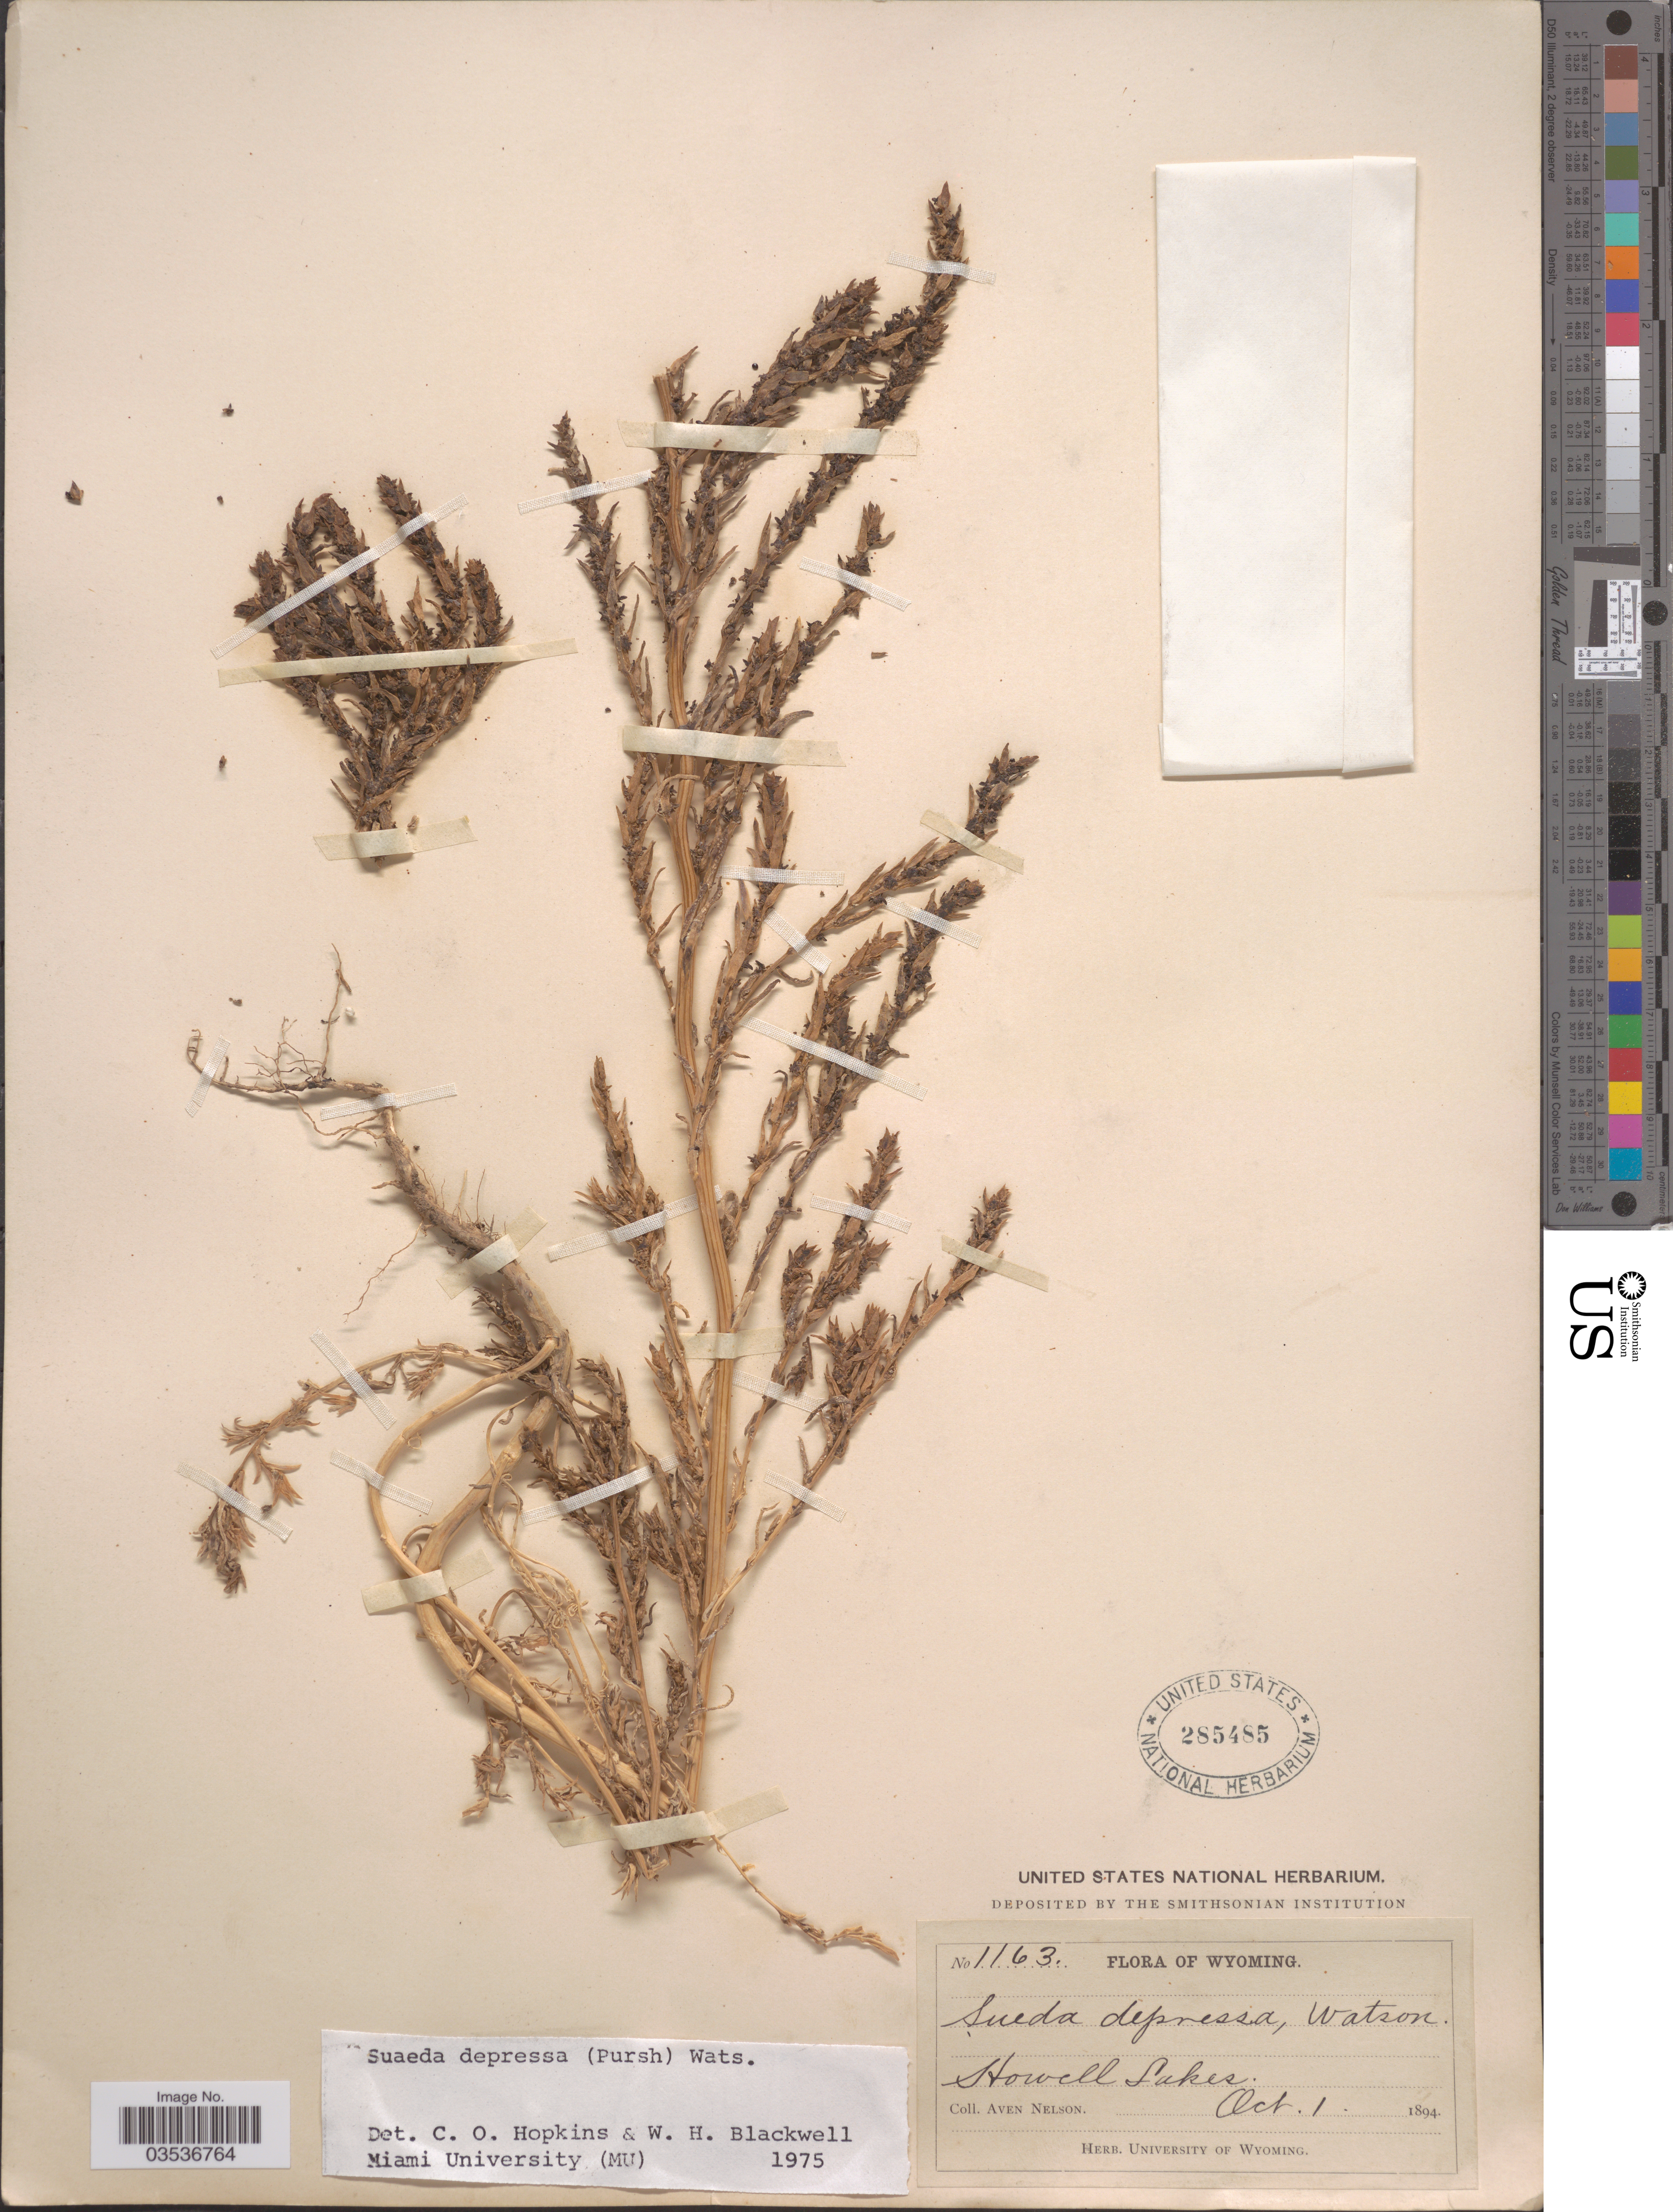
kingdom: Plantae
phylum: Tracheophyta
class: Magnoliopsida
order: Caryophyllales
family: Amaranthaceae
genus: Suaeda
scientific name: Suaeda depressa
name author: (Pursh) S. Watson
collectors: A. Nelson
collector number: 1163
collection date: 1894-10-01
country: United States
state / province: Wyoming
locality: Howell Lakes.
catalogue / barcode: US 285485